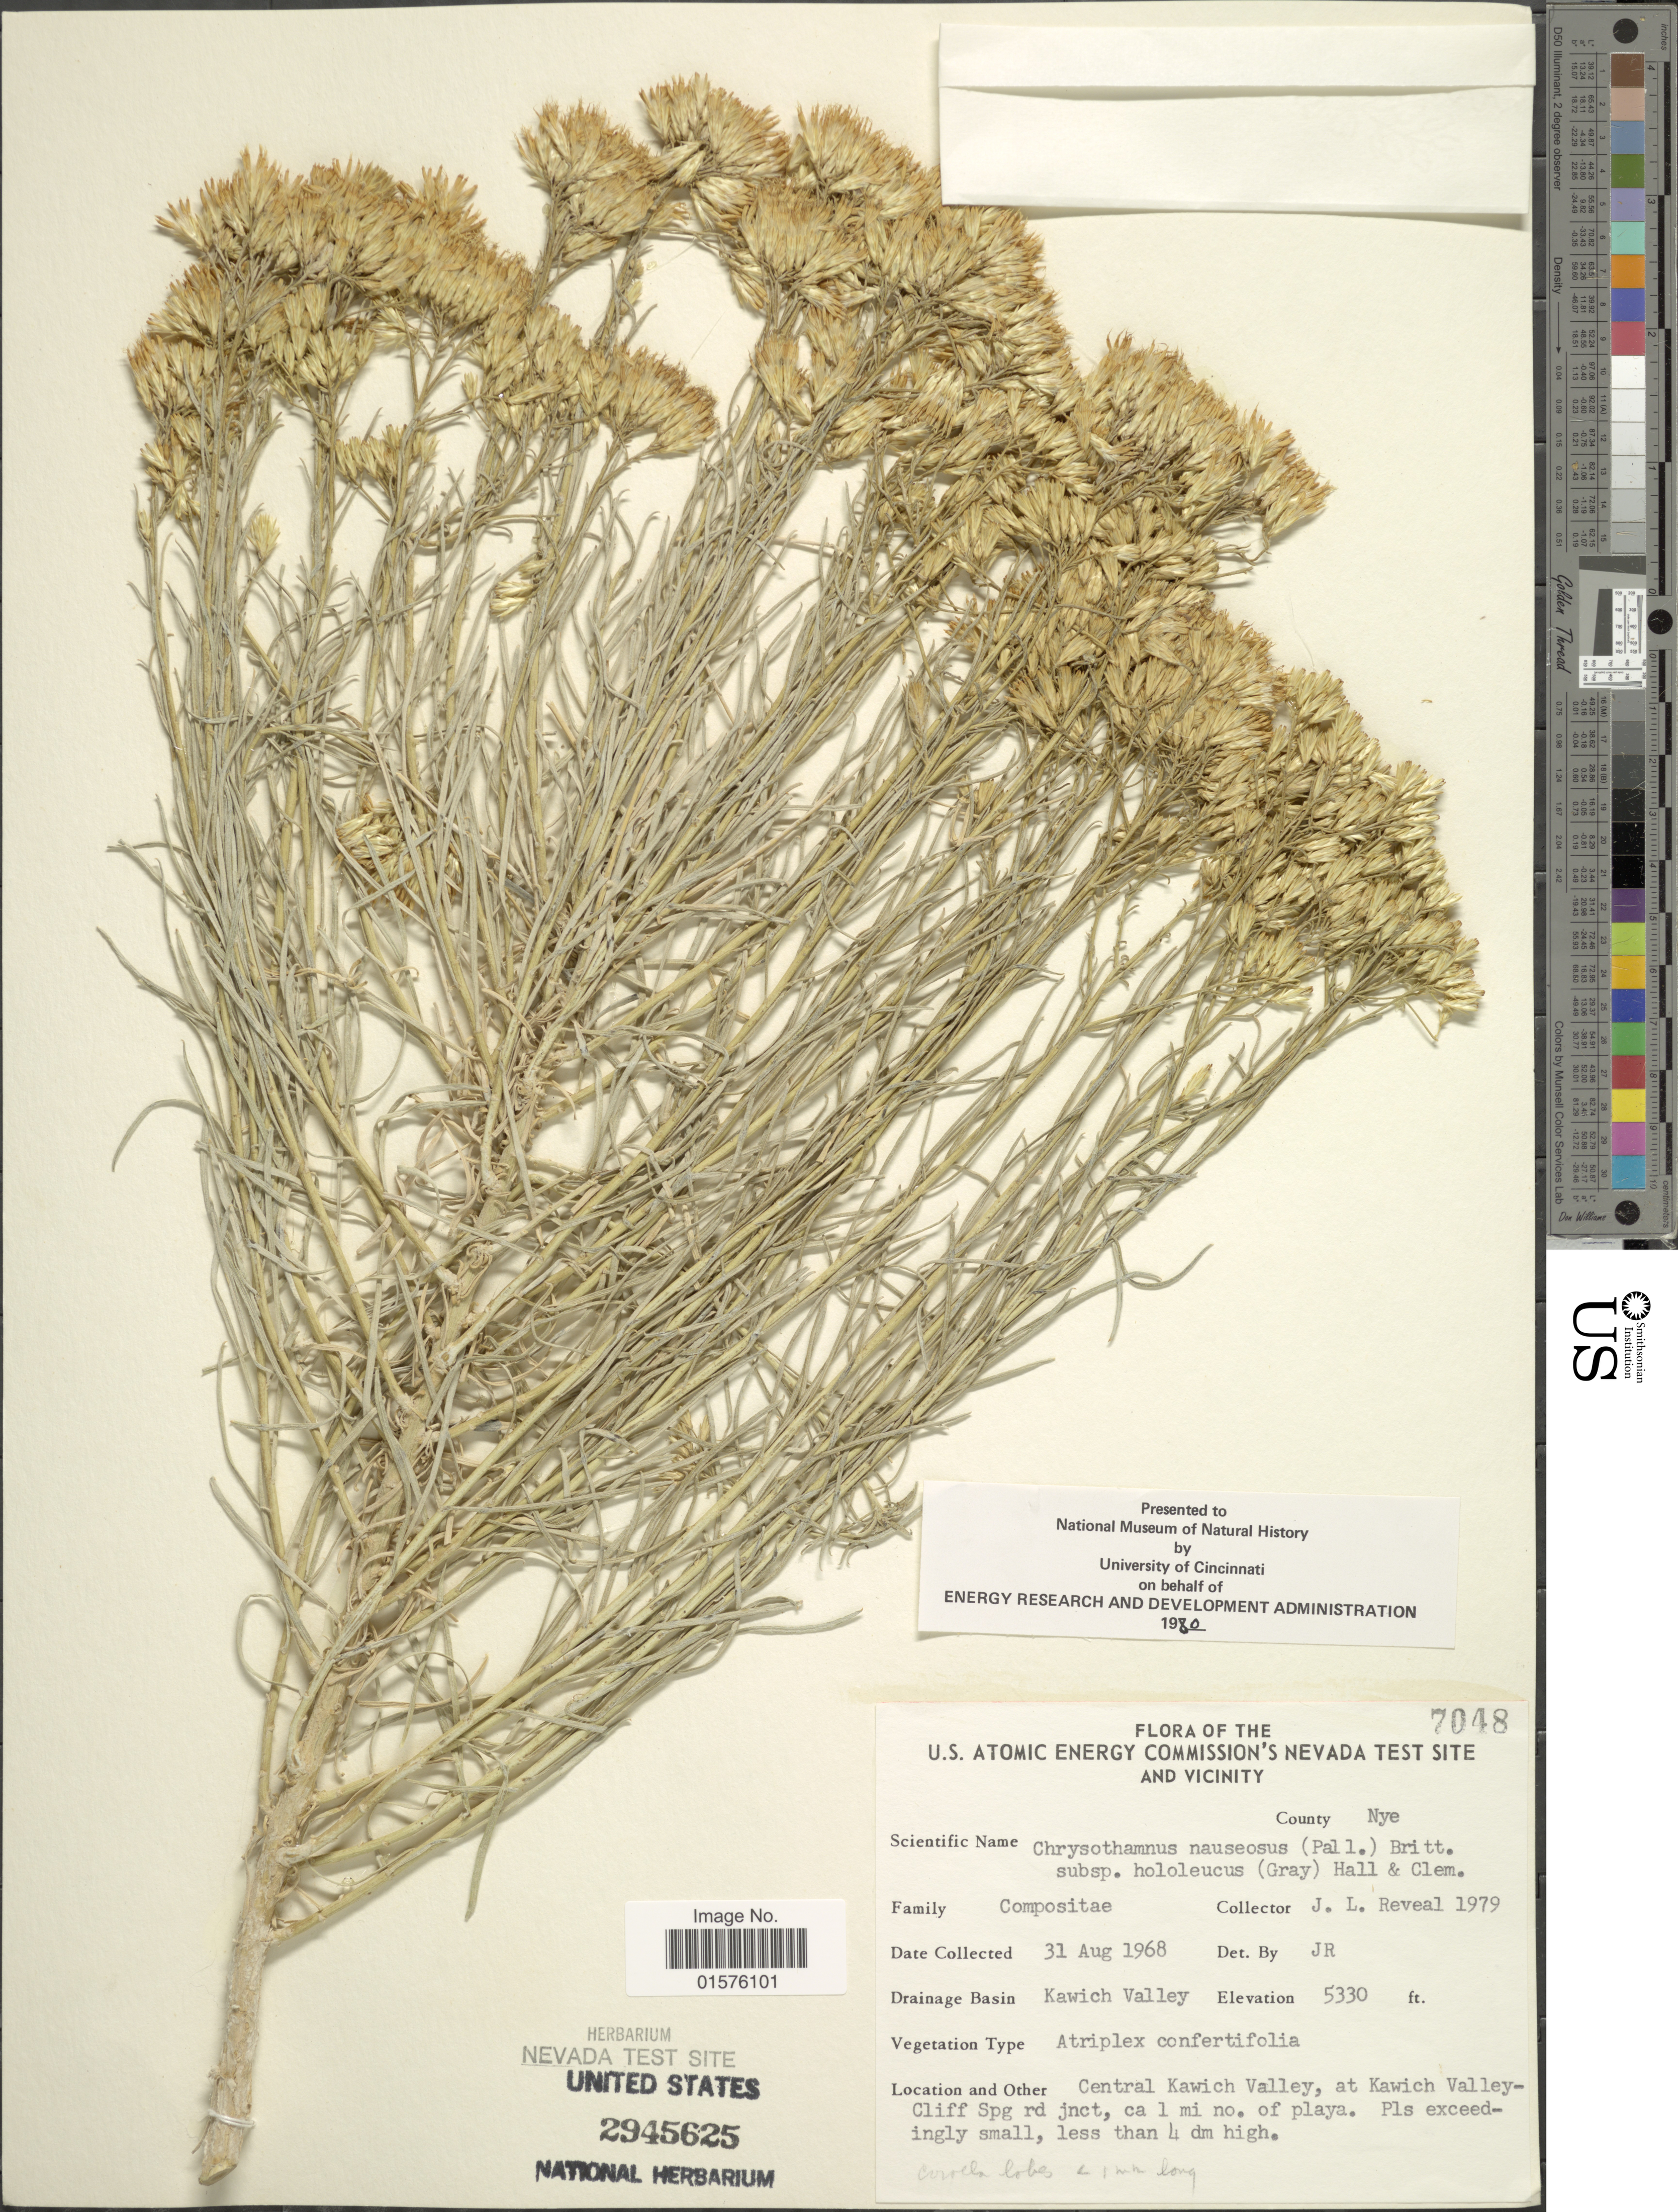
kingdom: Plantae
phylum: Tracheophyta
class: Magnoliopsida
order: Asterales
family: Asteraceae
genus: Ericameria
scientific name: Ericameria nauseosa var. hololeuca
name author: (A. Gray) G.L. Nesom & G.I. Baird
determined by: Urbatsch, Lowell E., Curator (LSU), Louisiana State University (UNITED STATES)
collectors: J. L. Reveal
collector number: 1979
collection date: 1968-08-31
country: United States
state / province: Nevada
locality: The U.S. Atomic Energy Commision's Nevada test site and vicinity, County: Nye, central Kawaich Valley, at Kwaich Valley-Cliff Spg rd jnct, ca 1 mi no. of playa. Drainage basin: Kwaich Valley.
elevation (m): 1625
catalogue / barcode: US 2945625